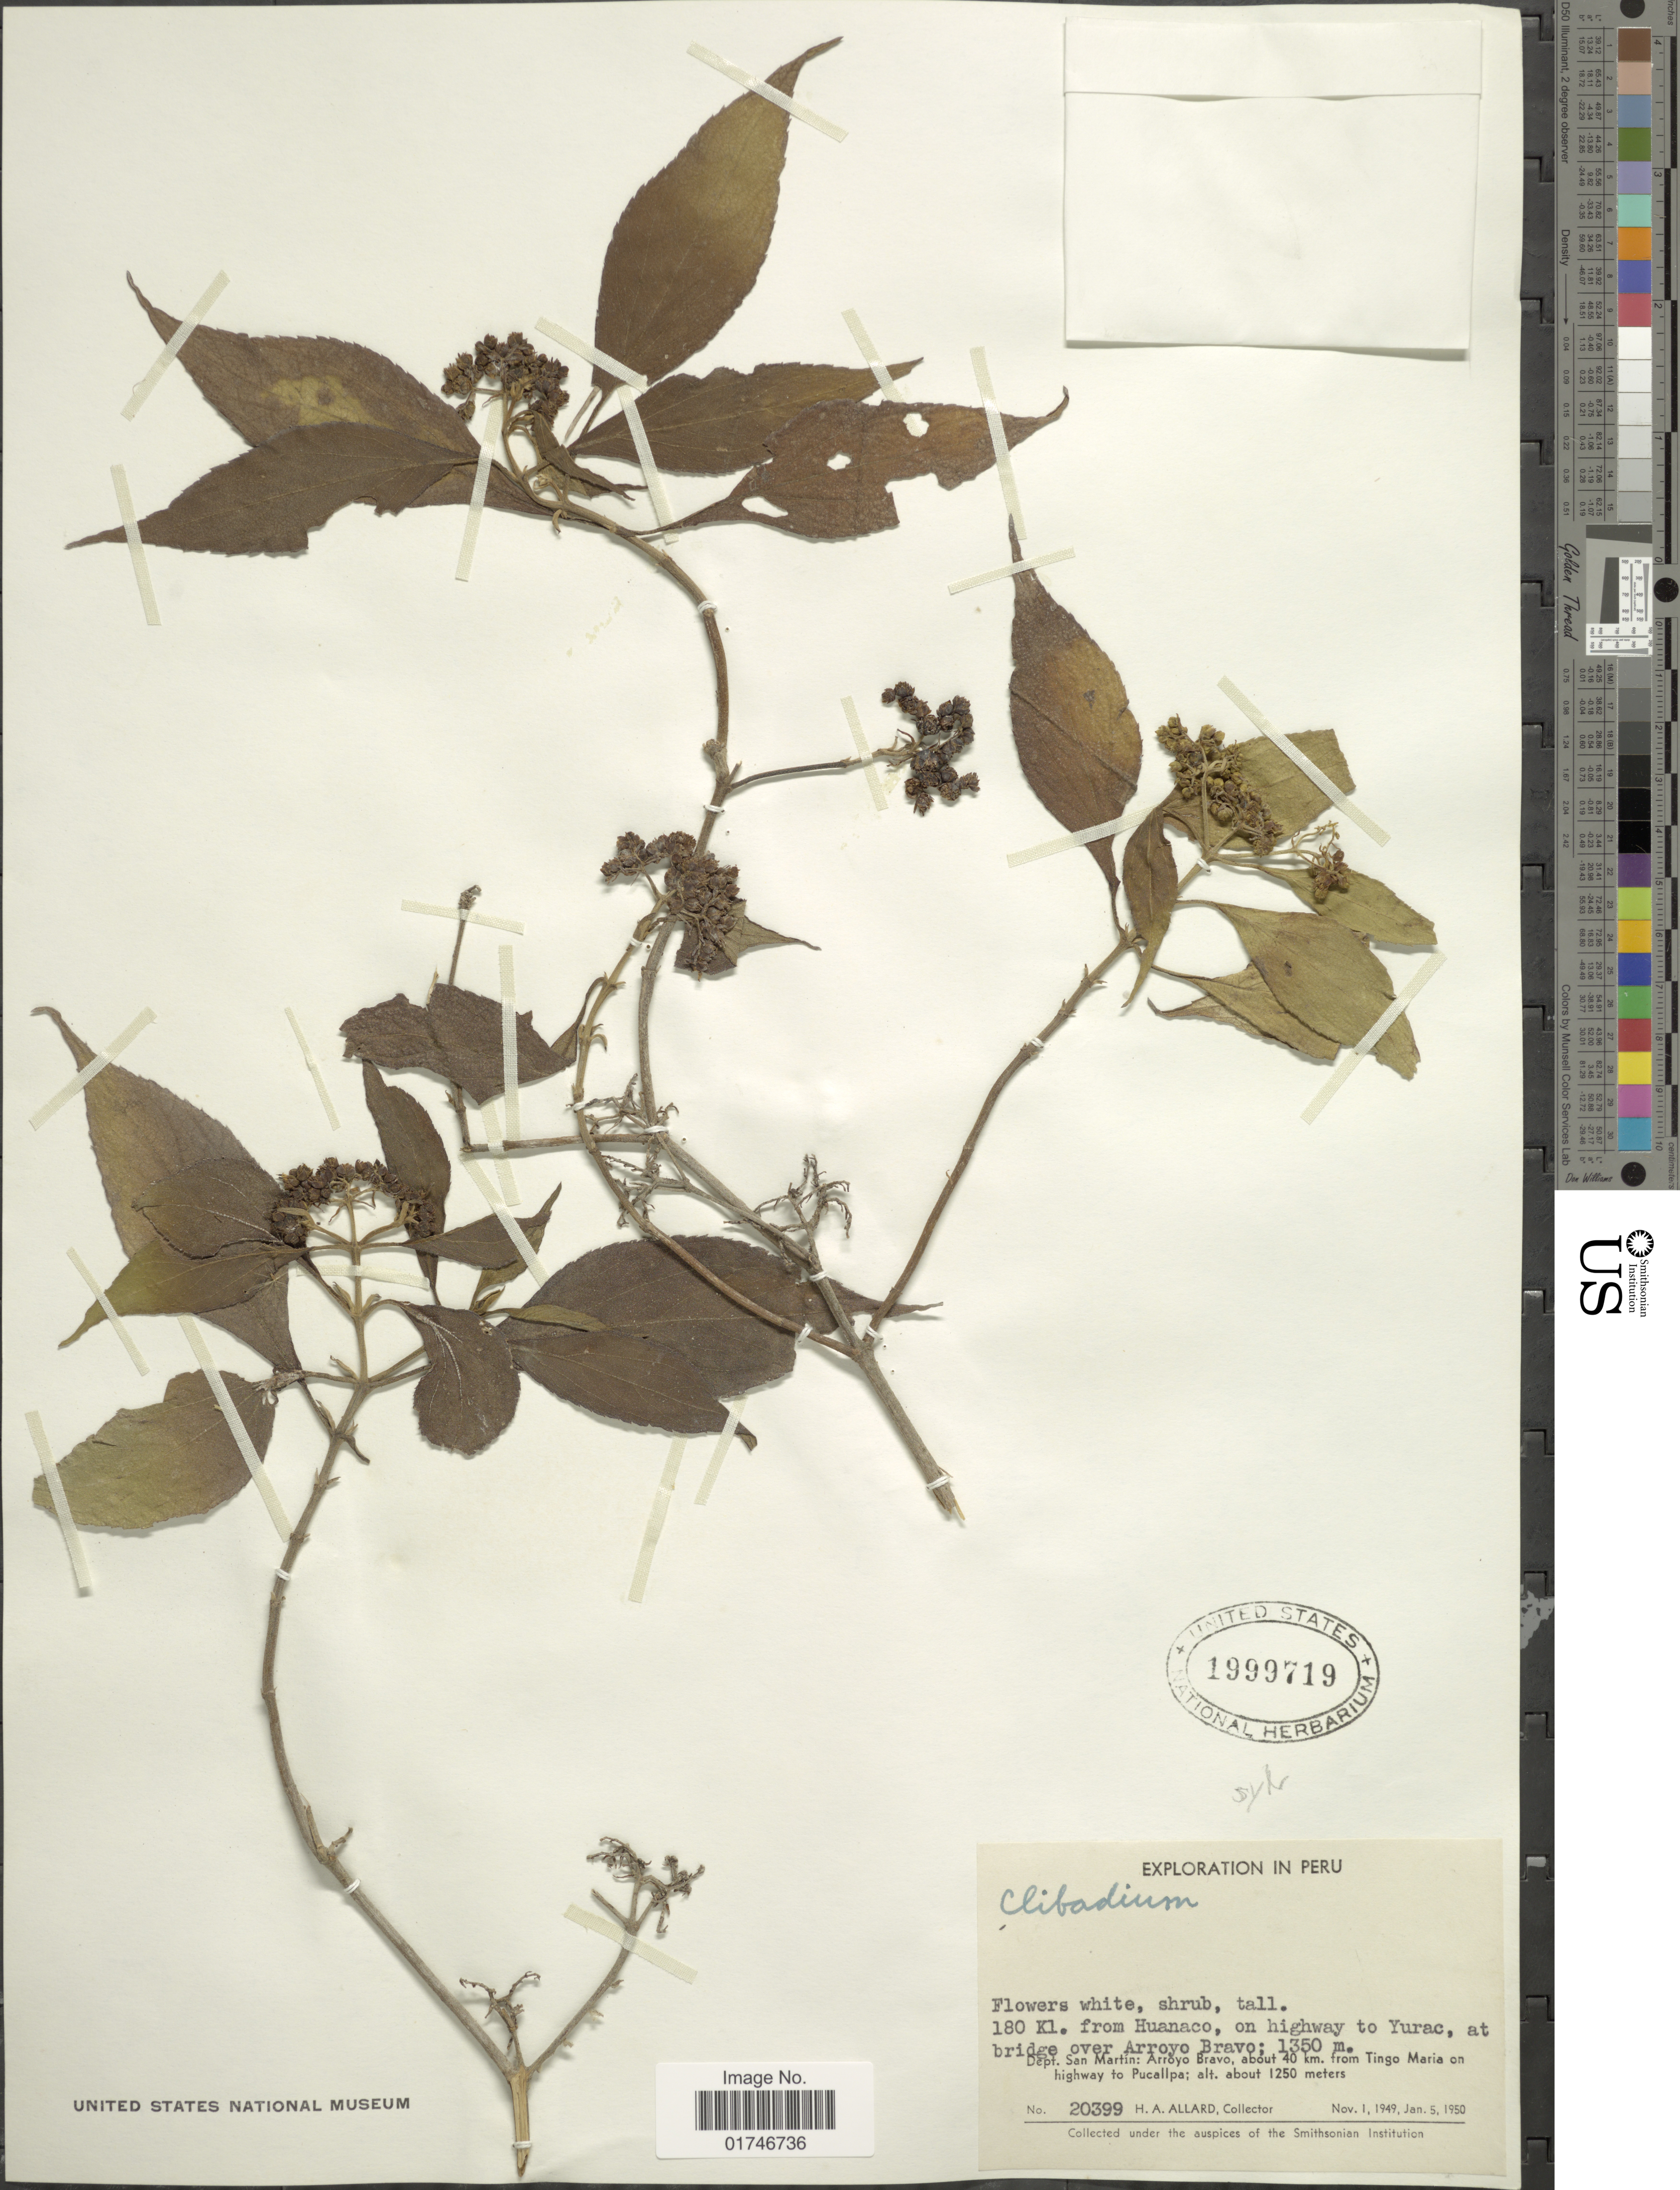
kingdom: Plantae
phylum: Tracheophyta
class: Magnoliopsida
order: Asterales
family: Asteraceae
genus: Clibadium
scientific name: Clibadium peruvianum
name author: Poepp.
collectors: H. A. Allard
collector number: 20399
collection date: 1949-11-01/1950-01-05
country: Peru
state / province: San Martín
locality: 180 Kl. from Huanaco, on highway to Yurac, at bridge over Arroyo Bravo. Dept. San Martin: Arroyo Bravo, about 40 km. from Tingo Maria on highway to Pucallpa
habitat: on highway over bridge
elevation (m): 1250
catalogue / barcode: US 1999719